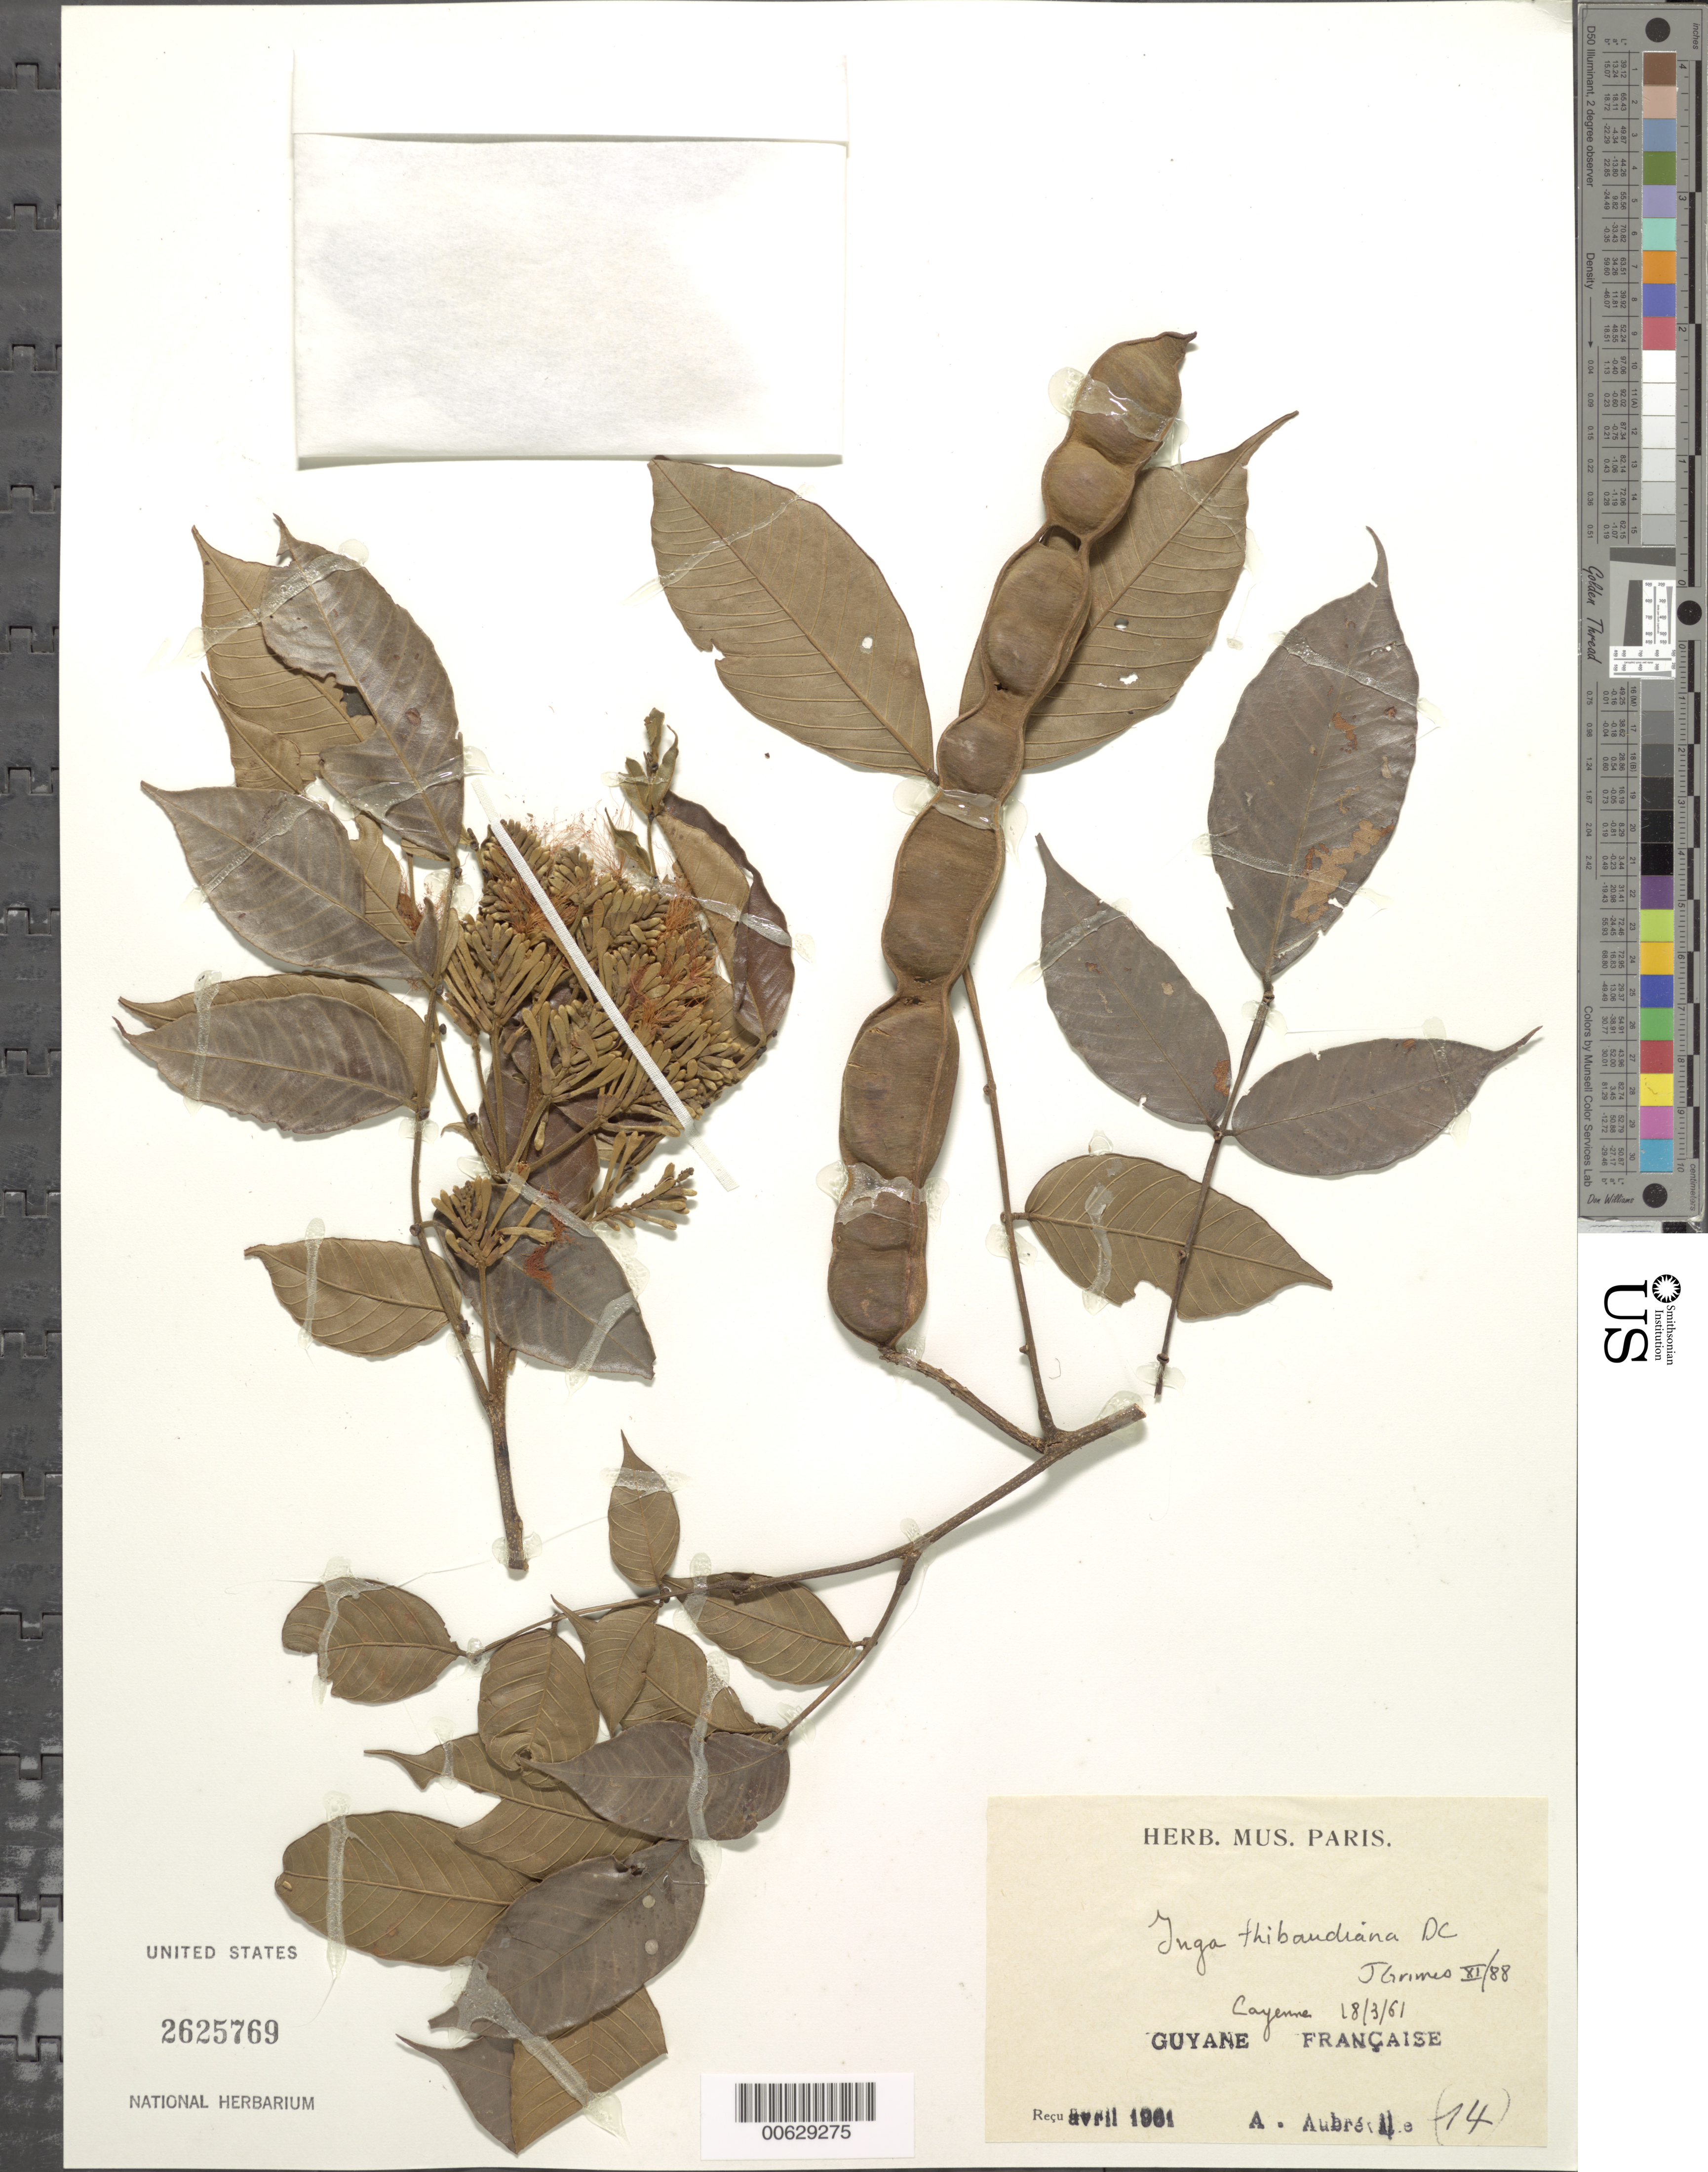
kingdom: Plantae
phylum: Tracheophyta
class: Magnoliopsida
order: Fabales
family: Fabaceae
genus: Inga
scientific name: Inga thibaudiana subsp. thibaudiana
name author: DC.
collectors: A. Aubréville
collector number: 14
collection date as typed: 18-Apr-61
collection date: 1961-04-18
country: French Guiana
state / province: Cayenne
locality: Cayenne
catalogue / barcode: US 2625769